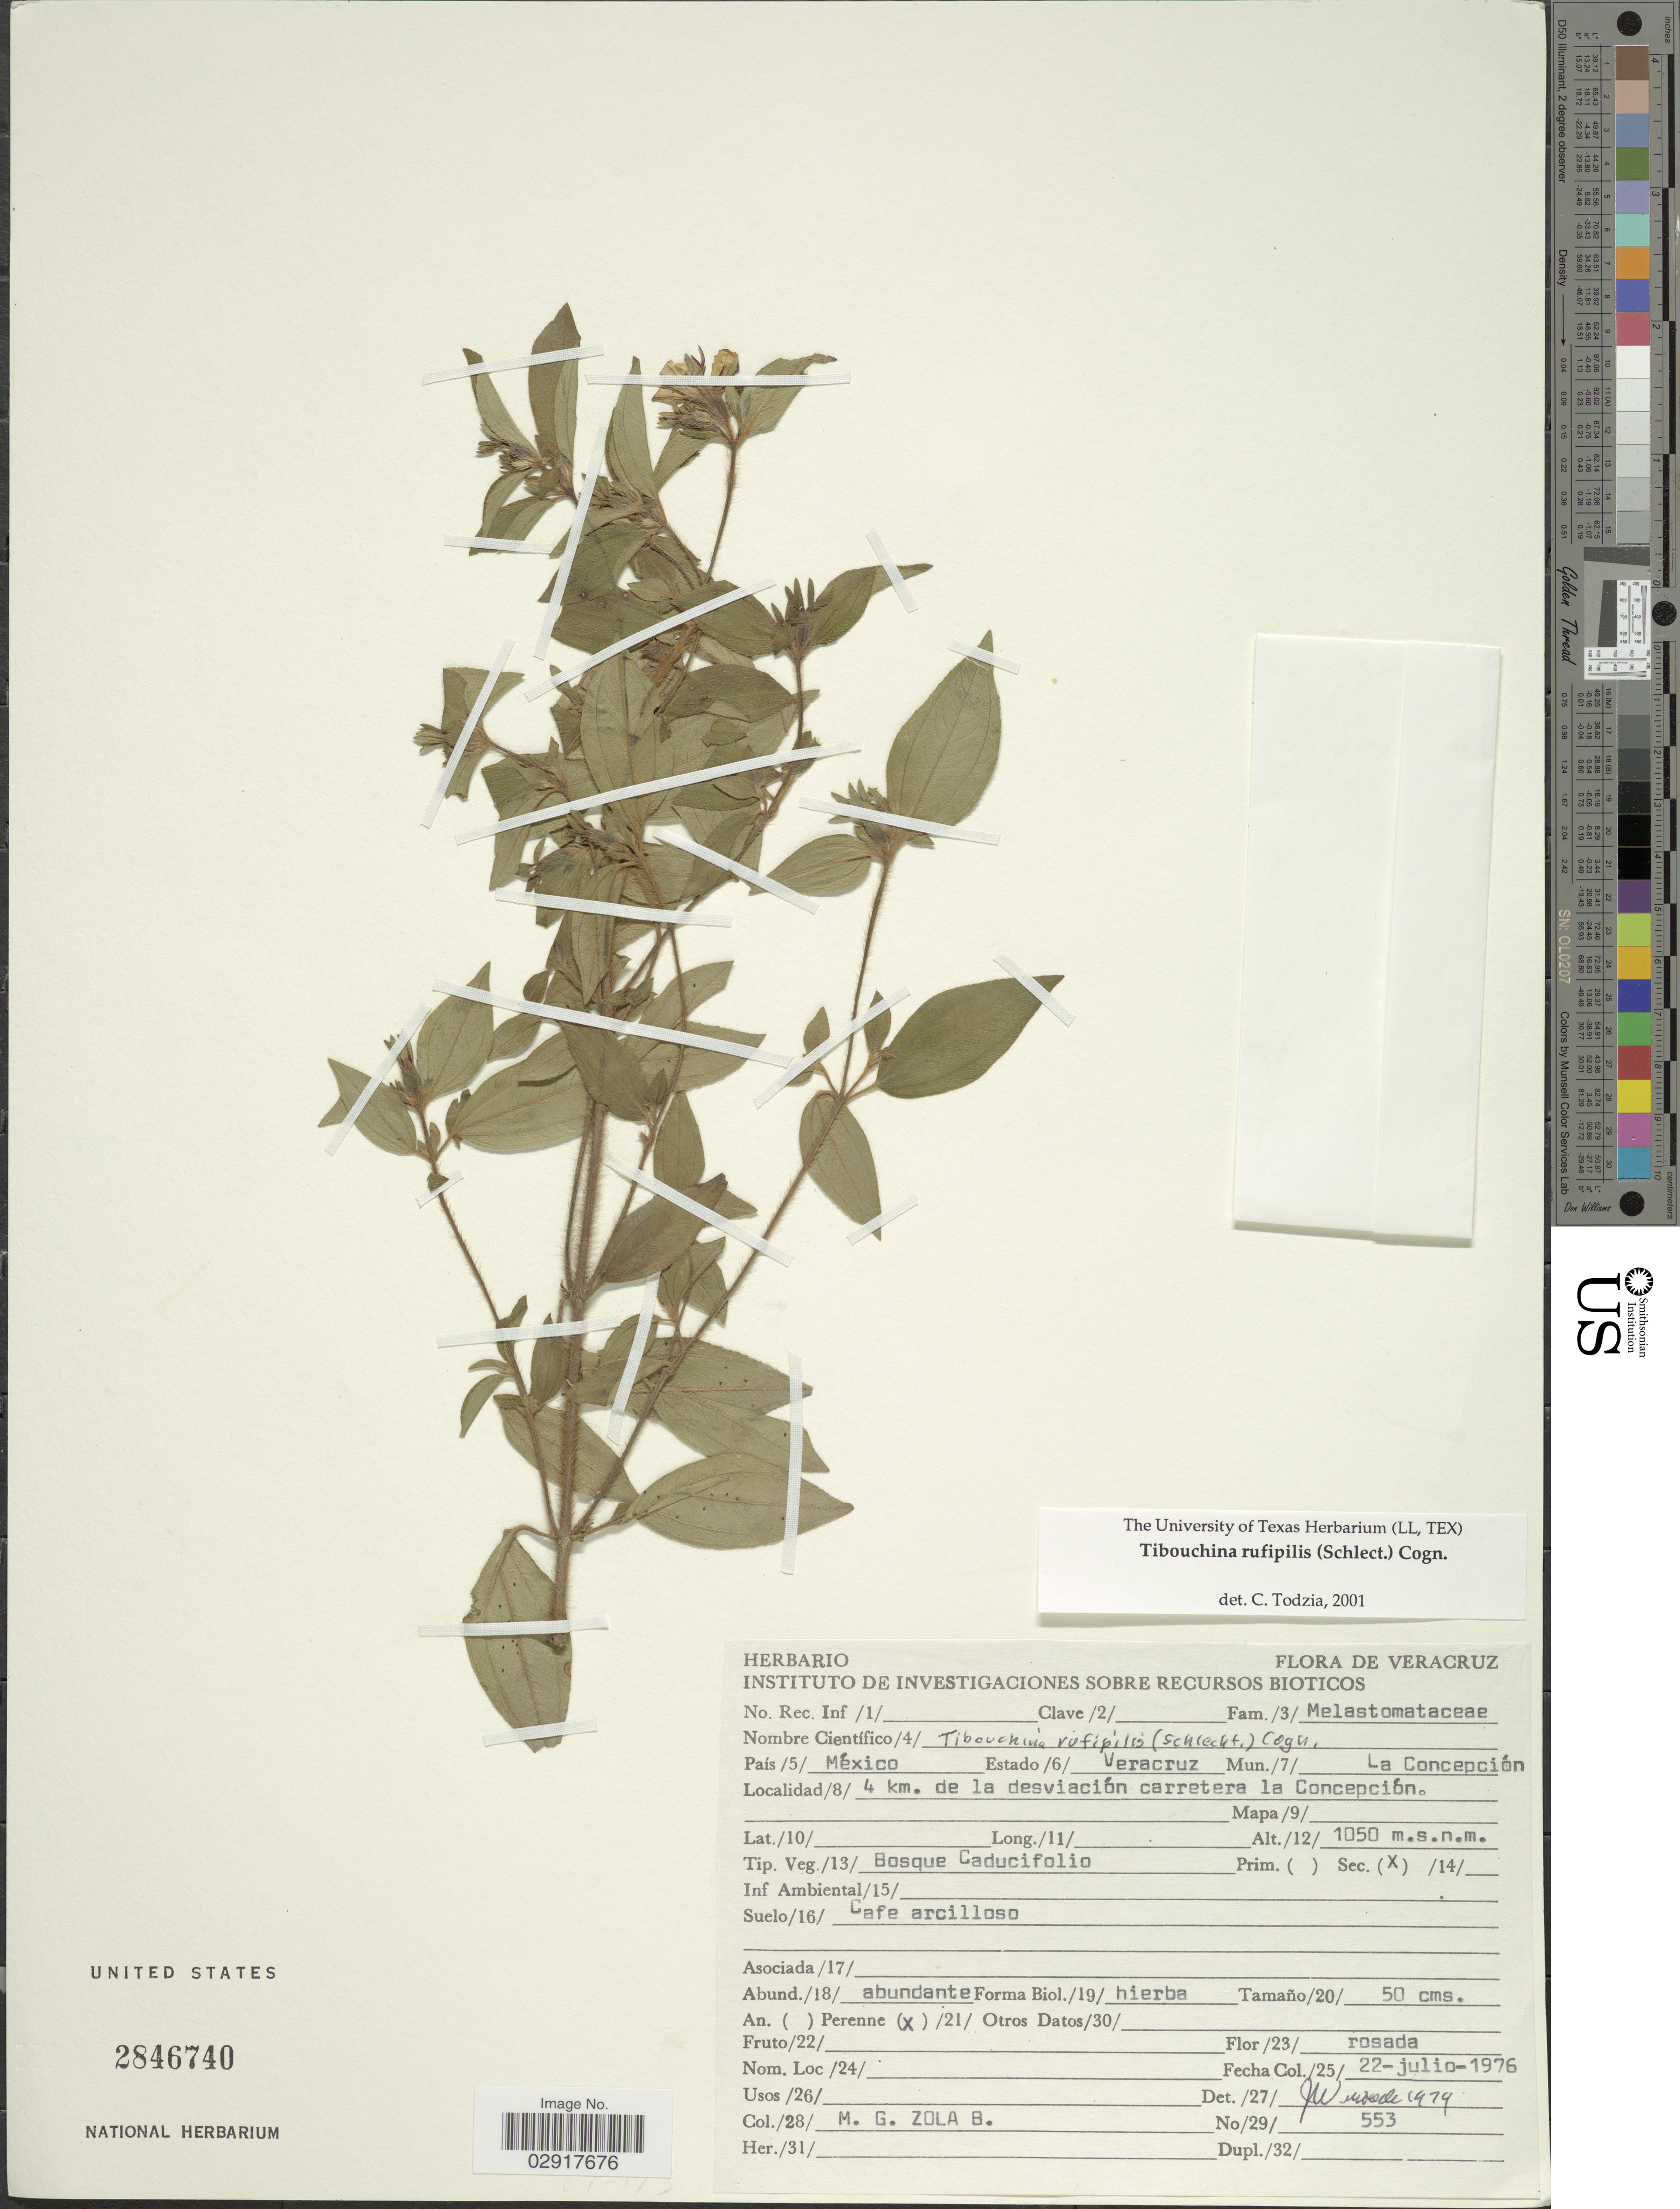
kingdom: Plantae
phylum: Tracheophyta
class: Magnoliopsida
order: Myrtales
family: Melastomataceae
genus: Chaetogastra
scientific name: Chaetogastra rufipilis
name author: (Schltdl.) Walp.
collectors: M. Zola Baez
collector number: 553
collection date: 1976-07-22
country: Mexico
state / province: Veracruz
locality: Veracruz. Estado Veracruz. Mun. La Concepción. 4 km. de la desviación carretera la Concepción.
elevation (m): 1050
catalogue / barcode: US 2846740